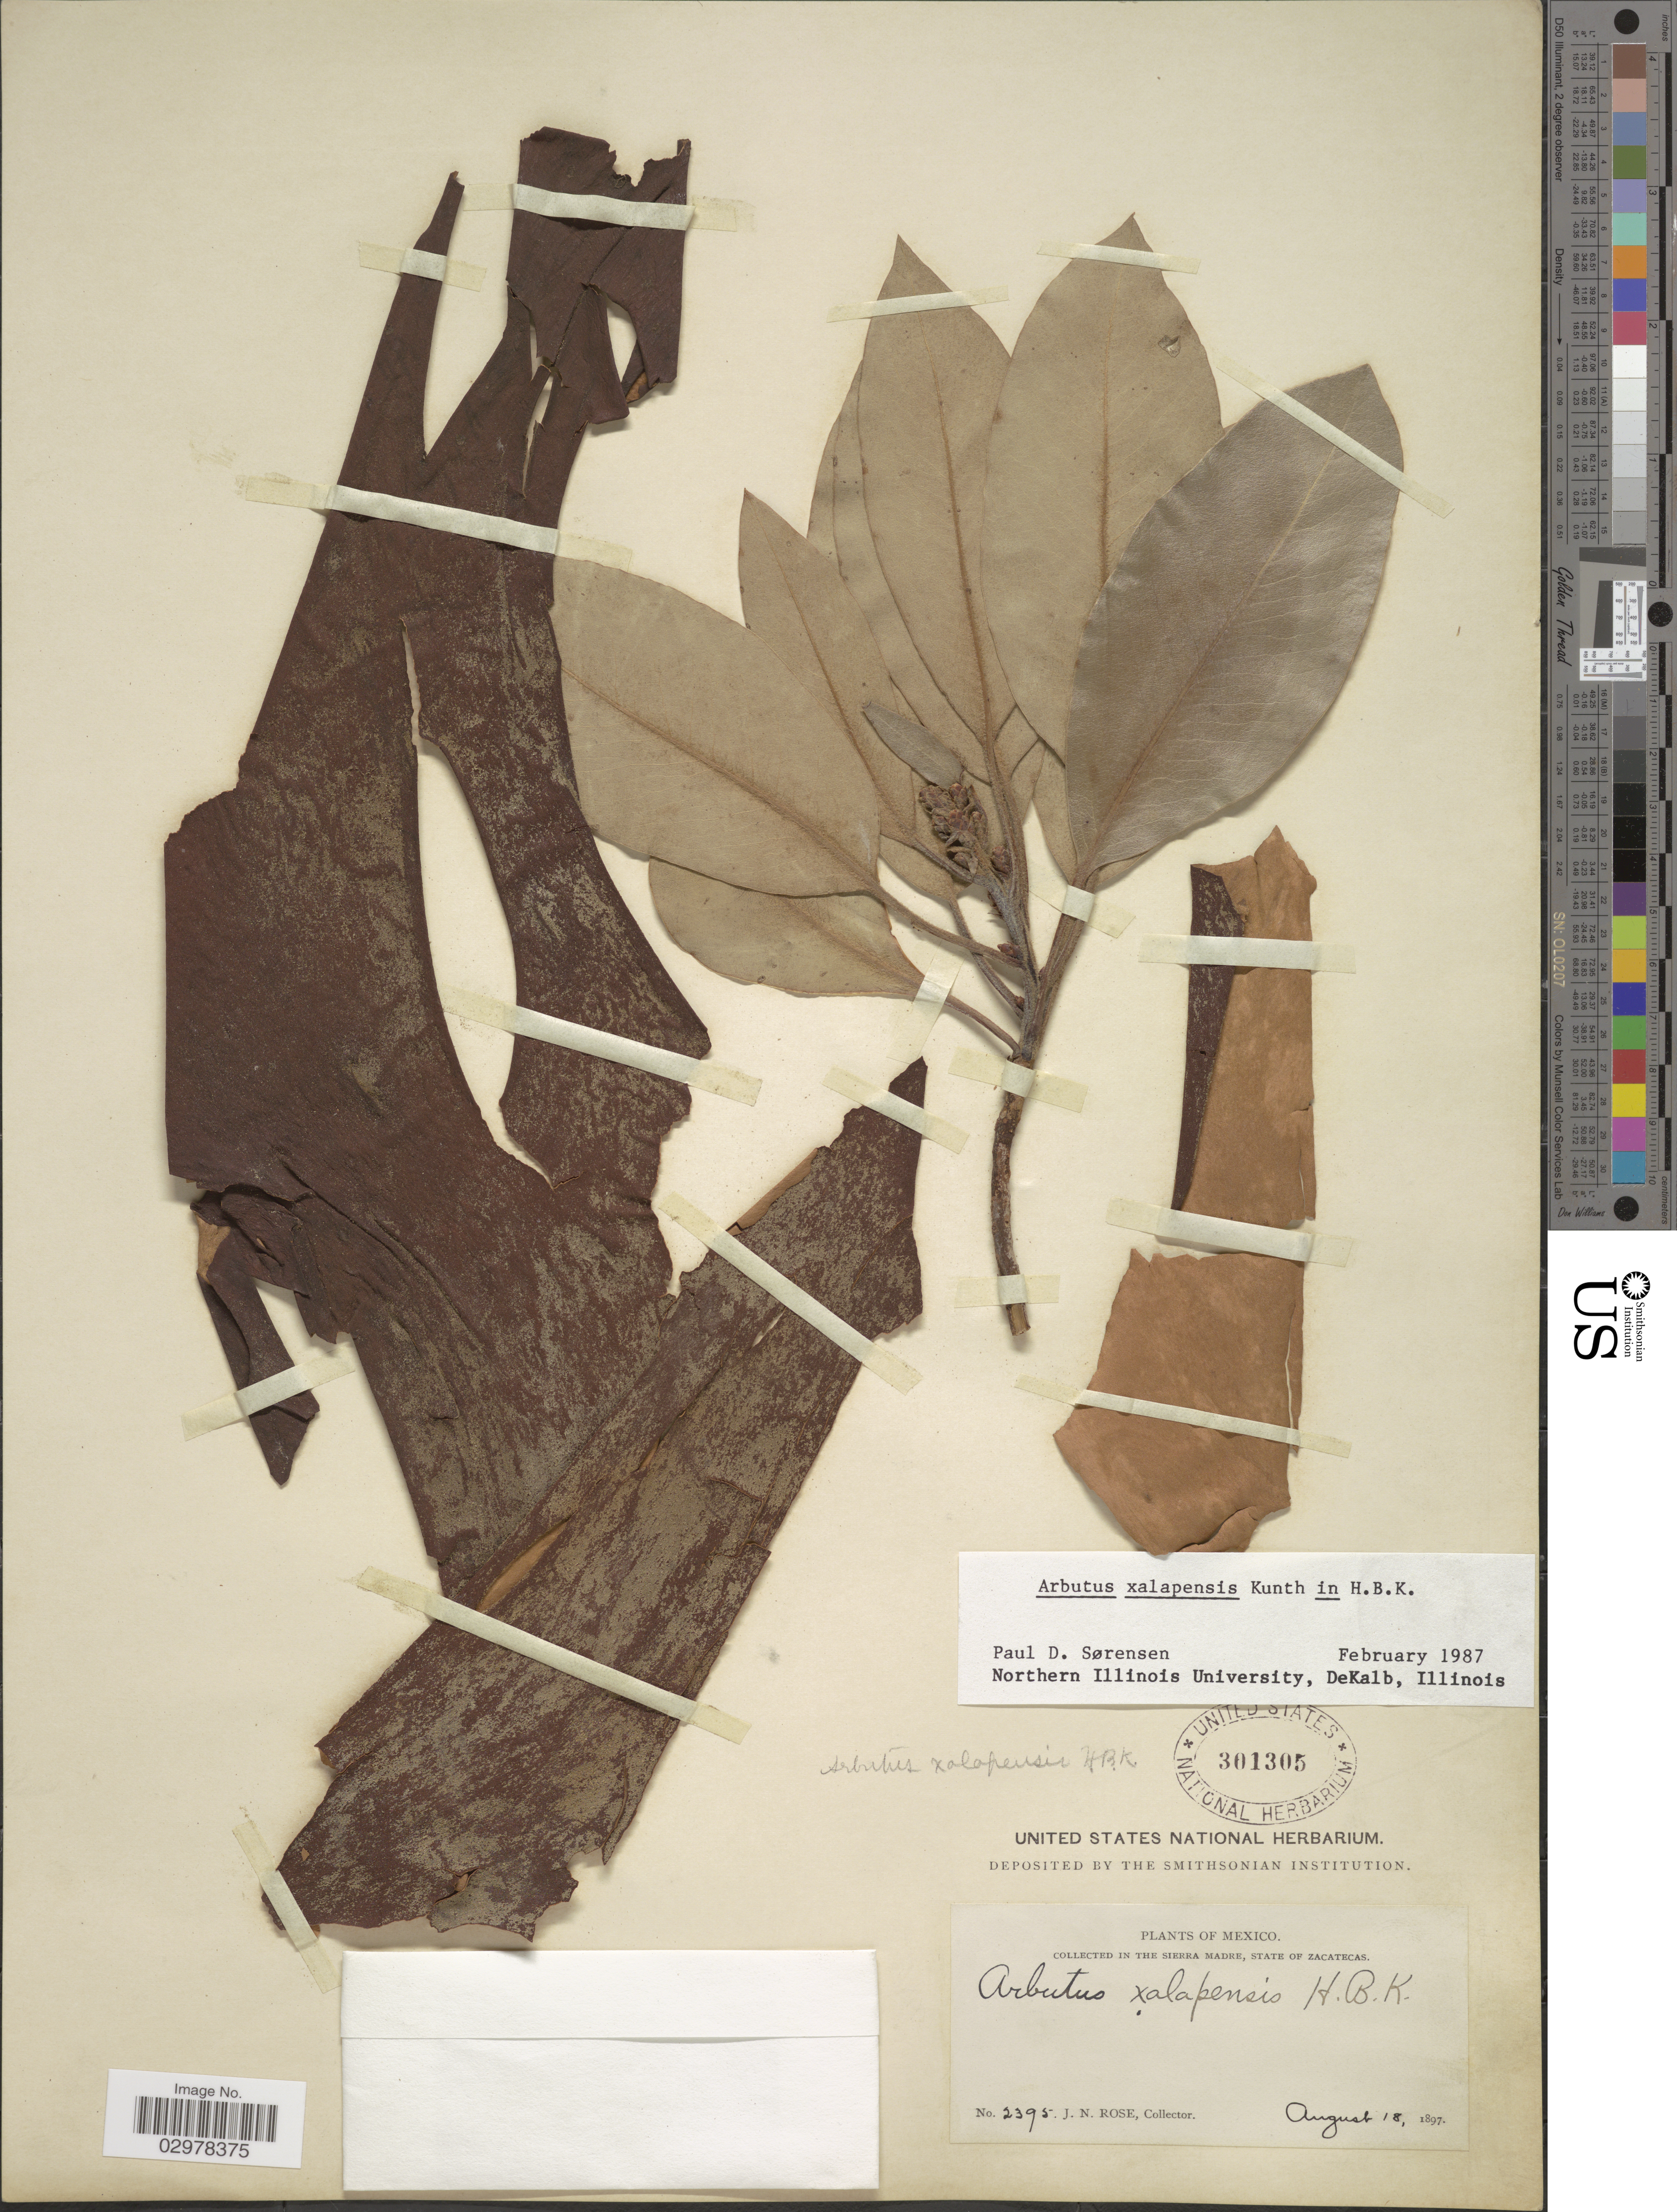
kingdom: Plantae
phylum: Tracheophyta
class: Magnoliopsida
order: Ericales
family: Ericaceae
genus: Arbutus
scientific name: Arbutus xalapensis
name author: Kunth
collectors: J. N. Rose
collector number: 2395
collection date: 1897-08-18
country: Mexico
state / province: Zacatecas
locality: In the Sierra Madre.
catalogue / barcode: US 301305